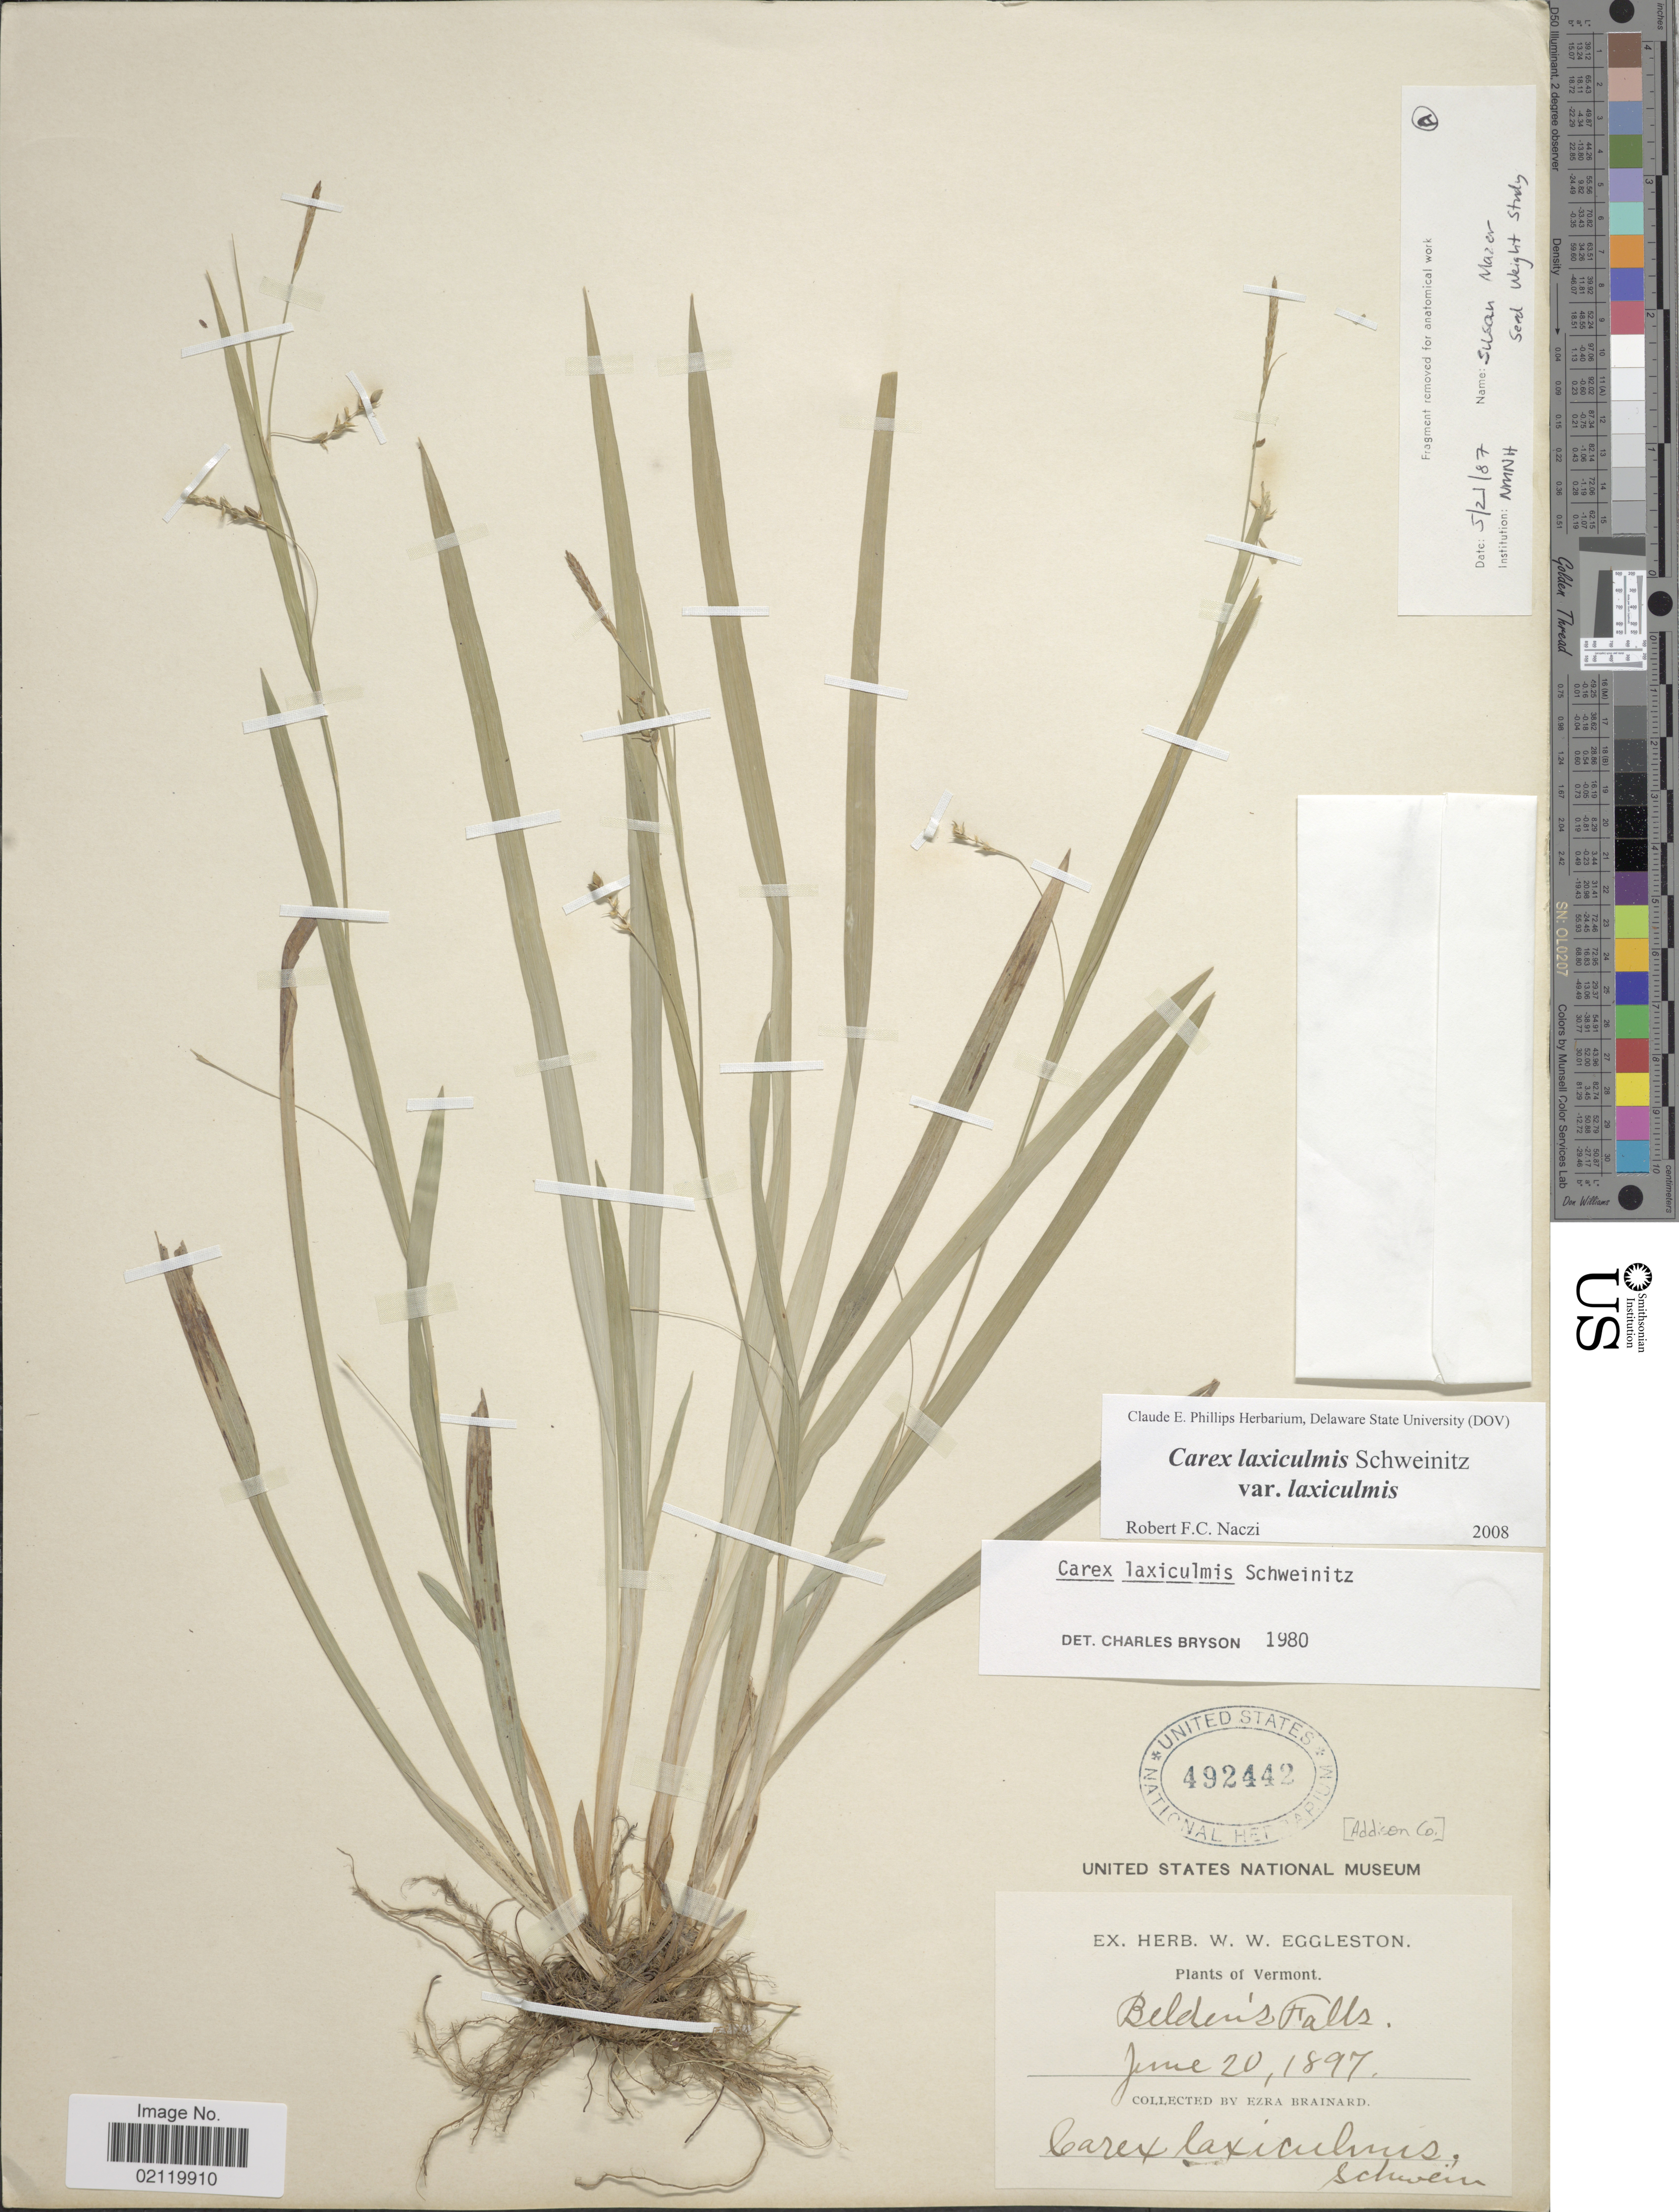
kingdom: Plantae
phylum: Tracheophyta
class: Liliopsida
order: Poales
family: Cyperaceae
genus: Carex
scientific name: Carex laxiculmis var. laxiculmis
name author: Schwein.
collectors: E. Brainard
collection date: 1897-06-20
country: United States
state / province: Vermont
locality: Belden's Falls. [Addison Co.]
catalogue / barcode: US 492442